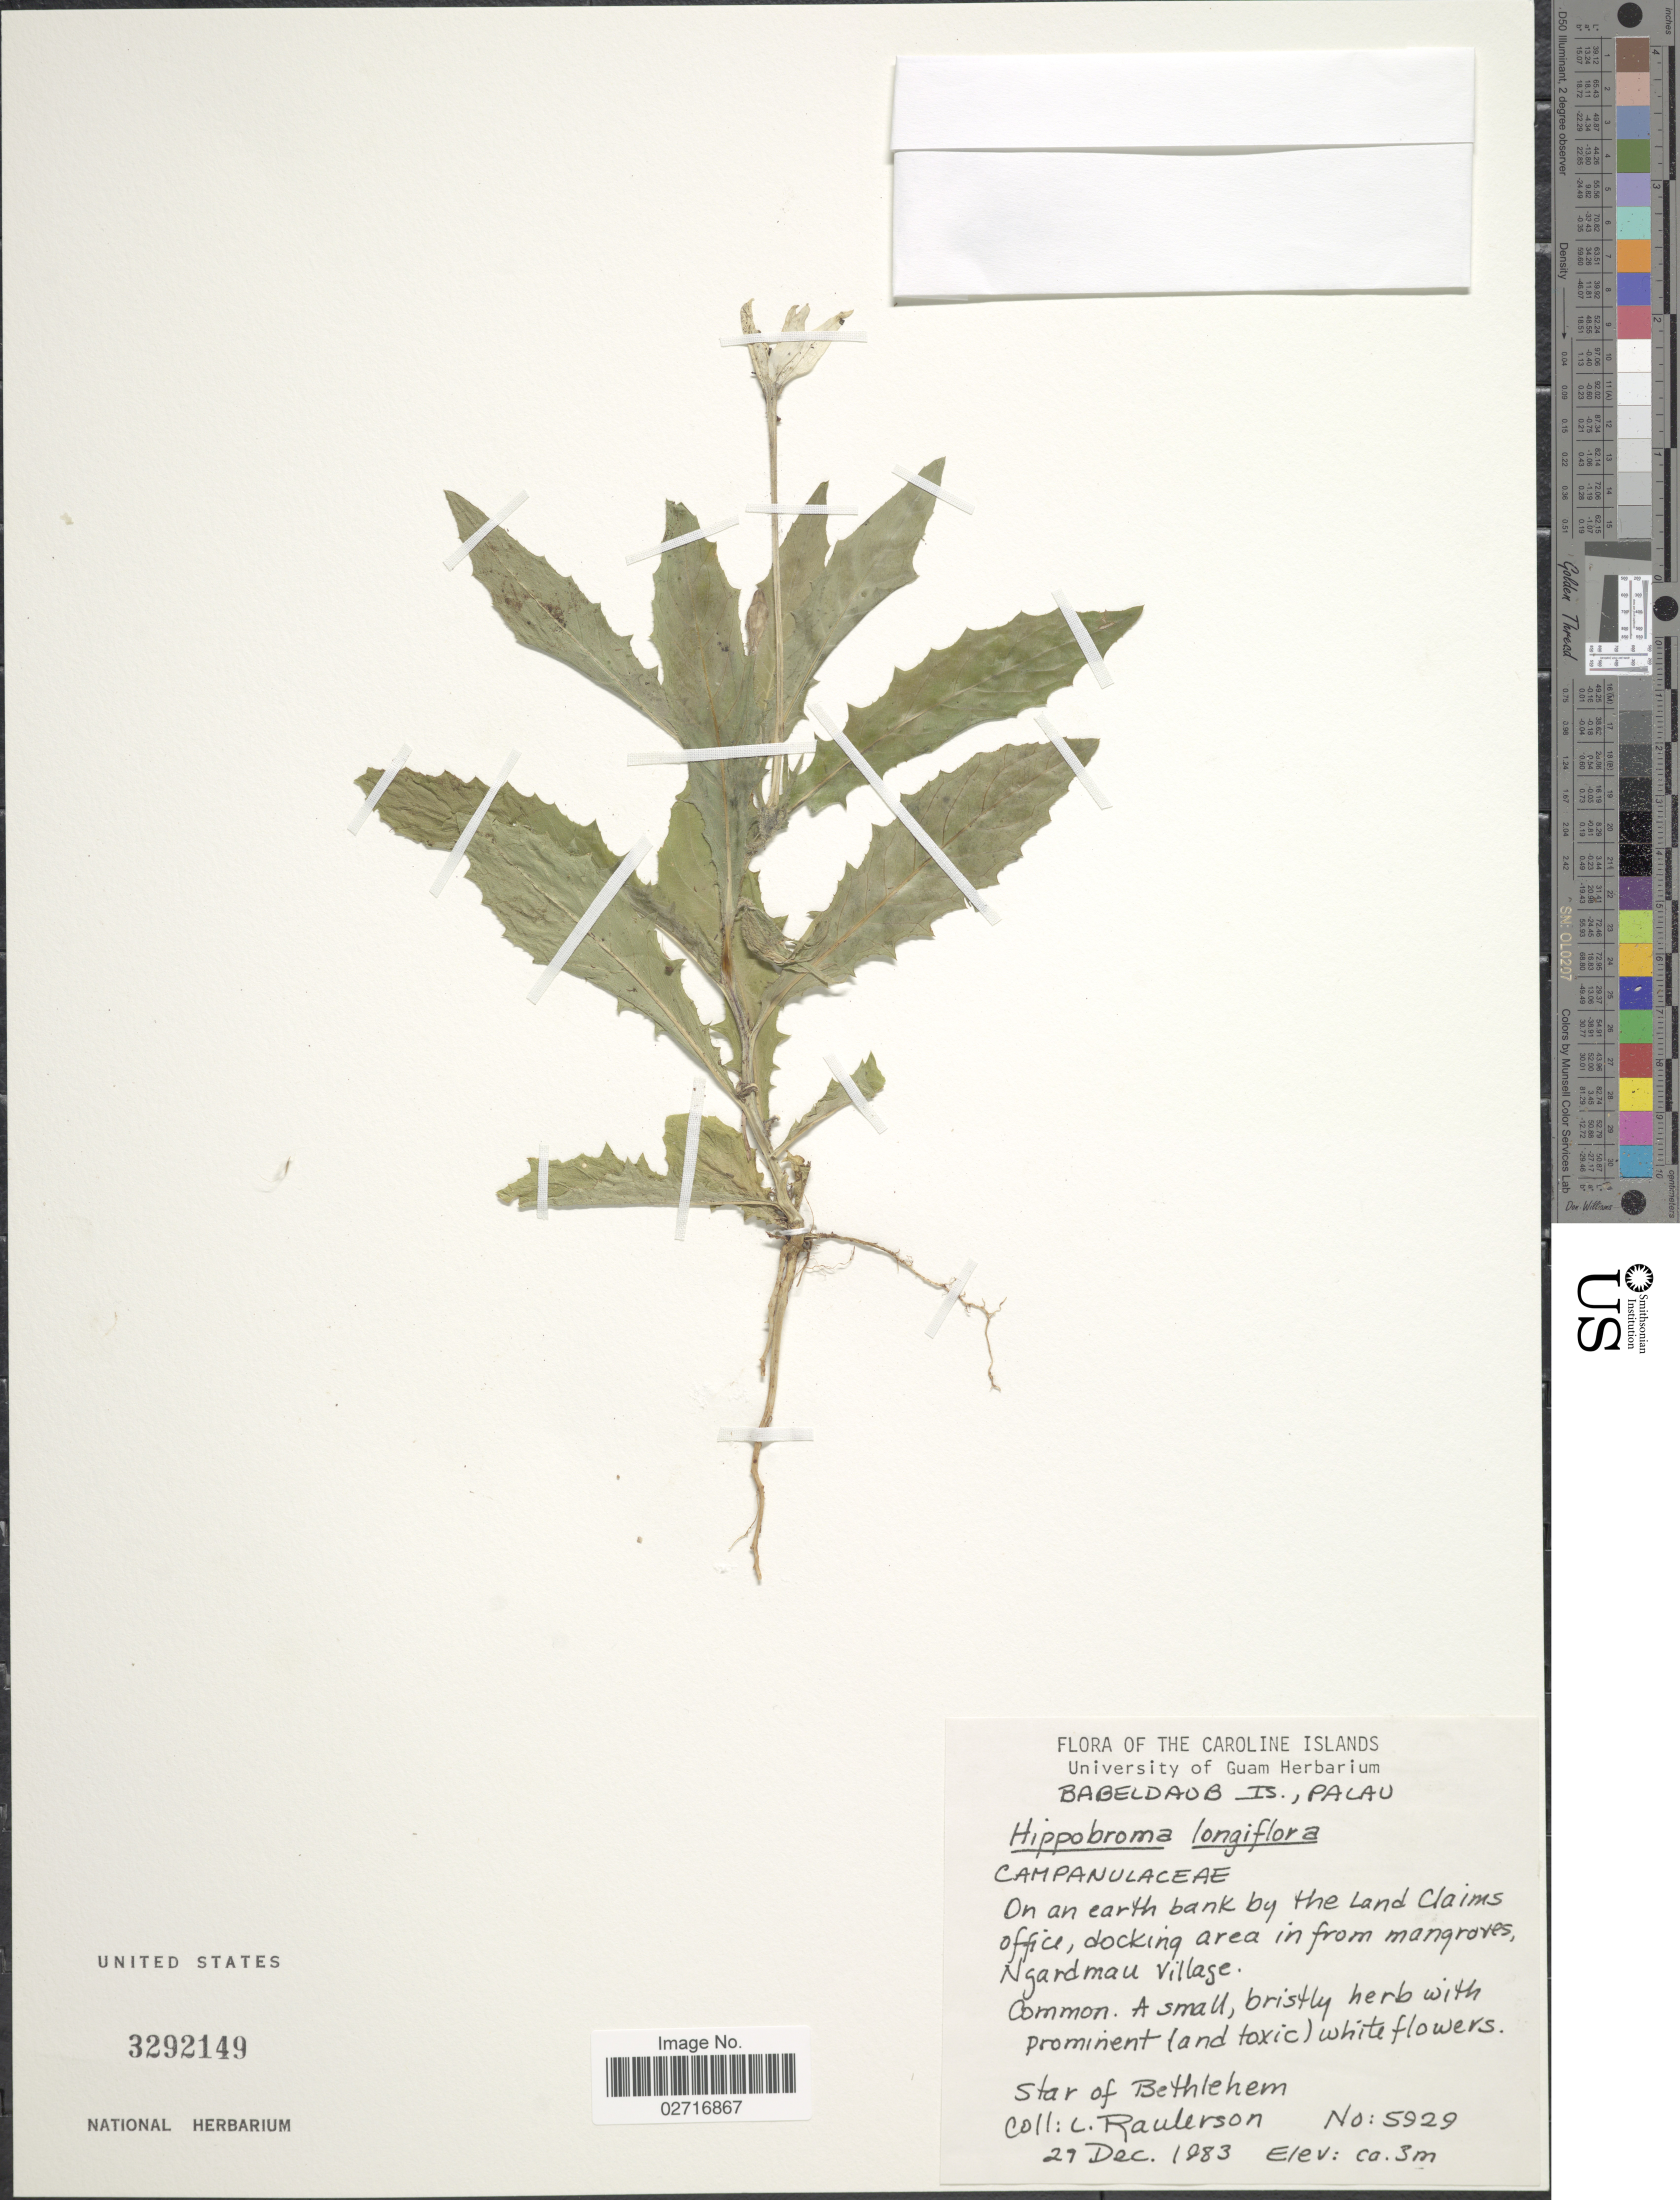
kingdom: Plantae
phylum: Tracheophyta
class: Magnoliopsida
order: Asterales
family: Campanulaceae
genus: Hippobroma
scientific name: Hippobroma longiflora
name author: (L.) G. Don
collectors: L. Raulerson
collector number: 5929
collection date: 1983-12-29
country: Palau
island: Babeldaob [Babelthuap]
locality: The Caroline Islands, Babeldaob Is., Palau, on an earth bank by the Land Claims office, docking area in from mangrove Ngardmau village, Star of Bethlehem.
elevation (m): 3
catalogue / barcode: US 3292149